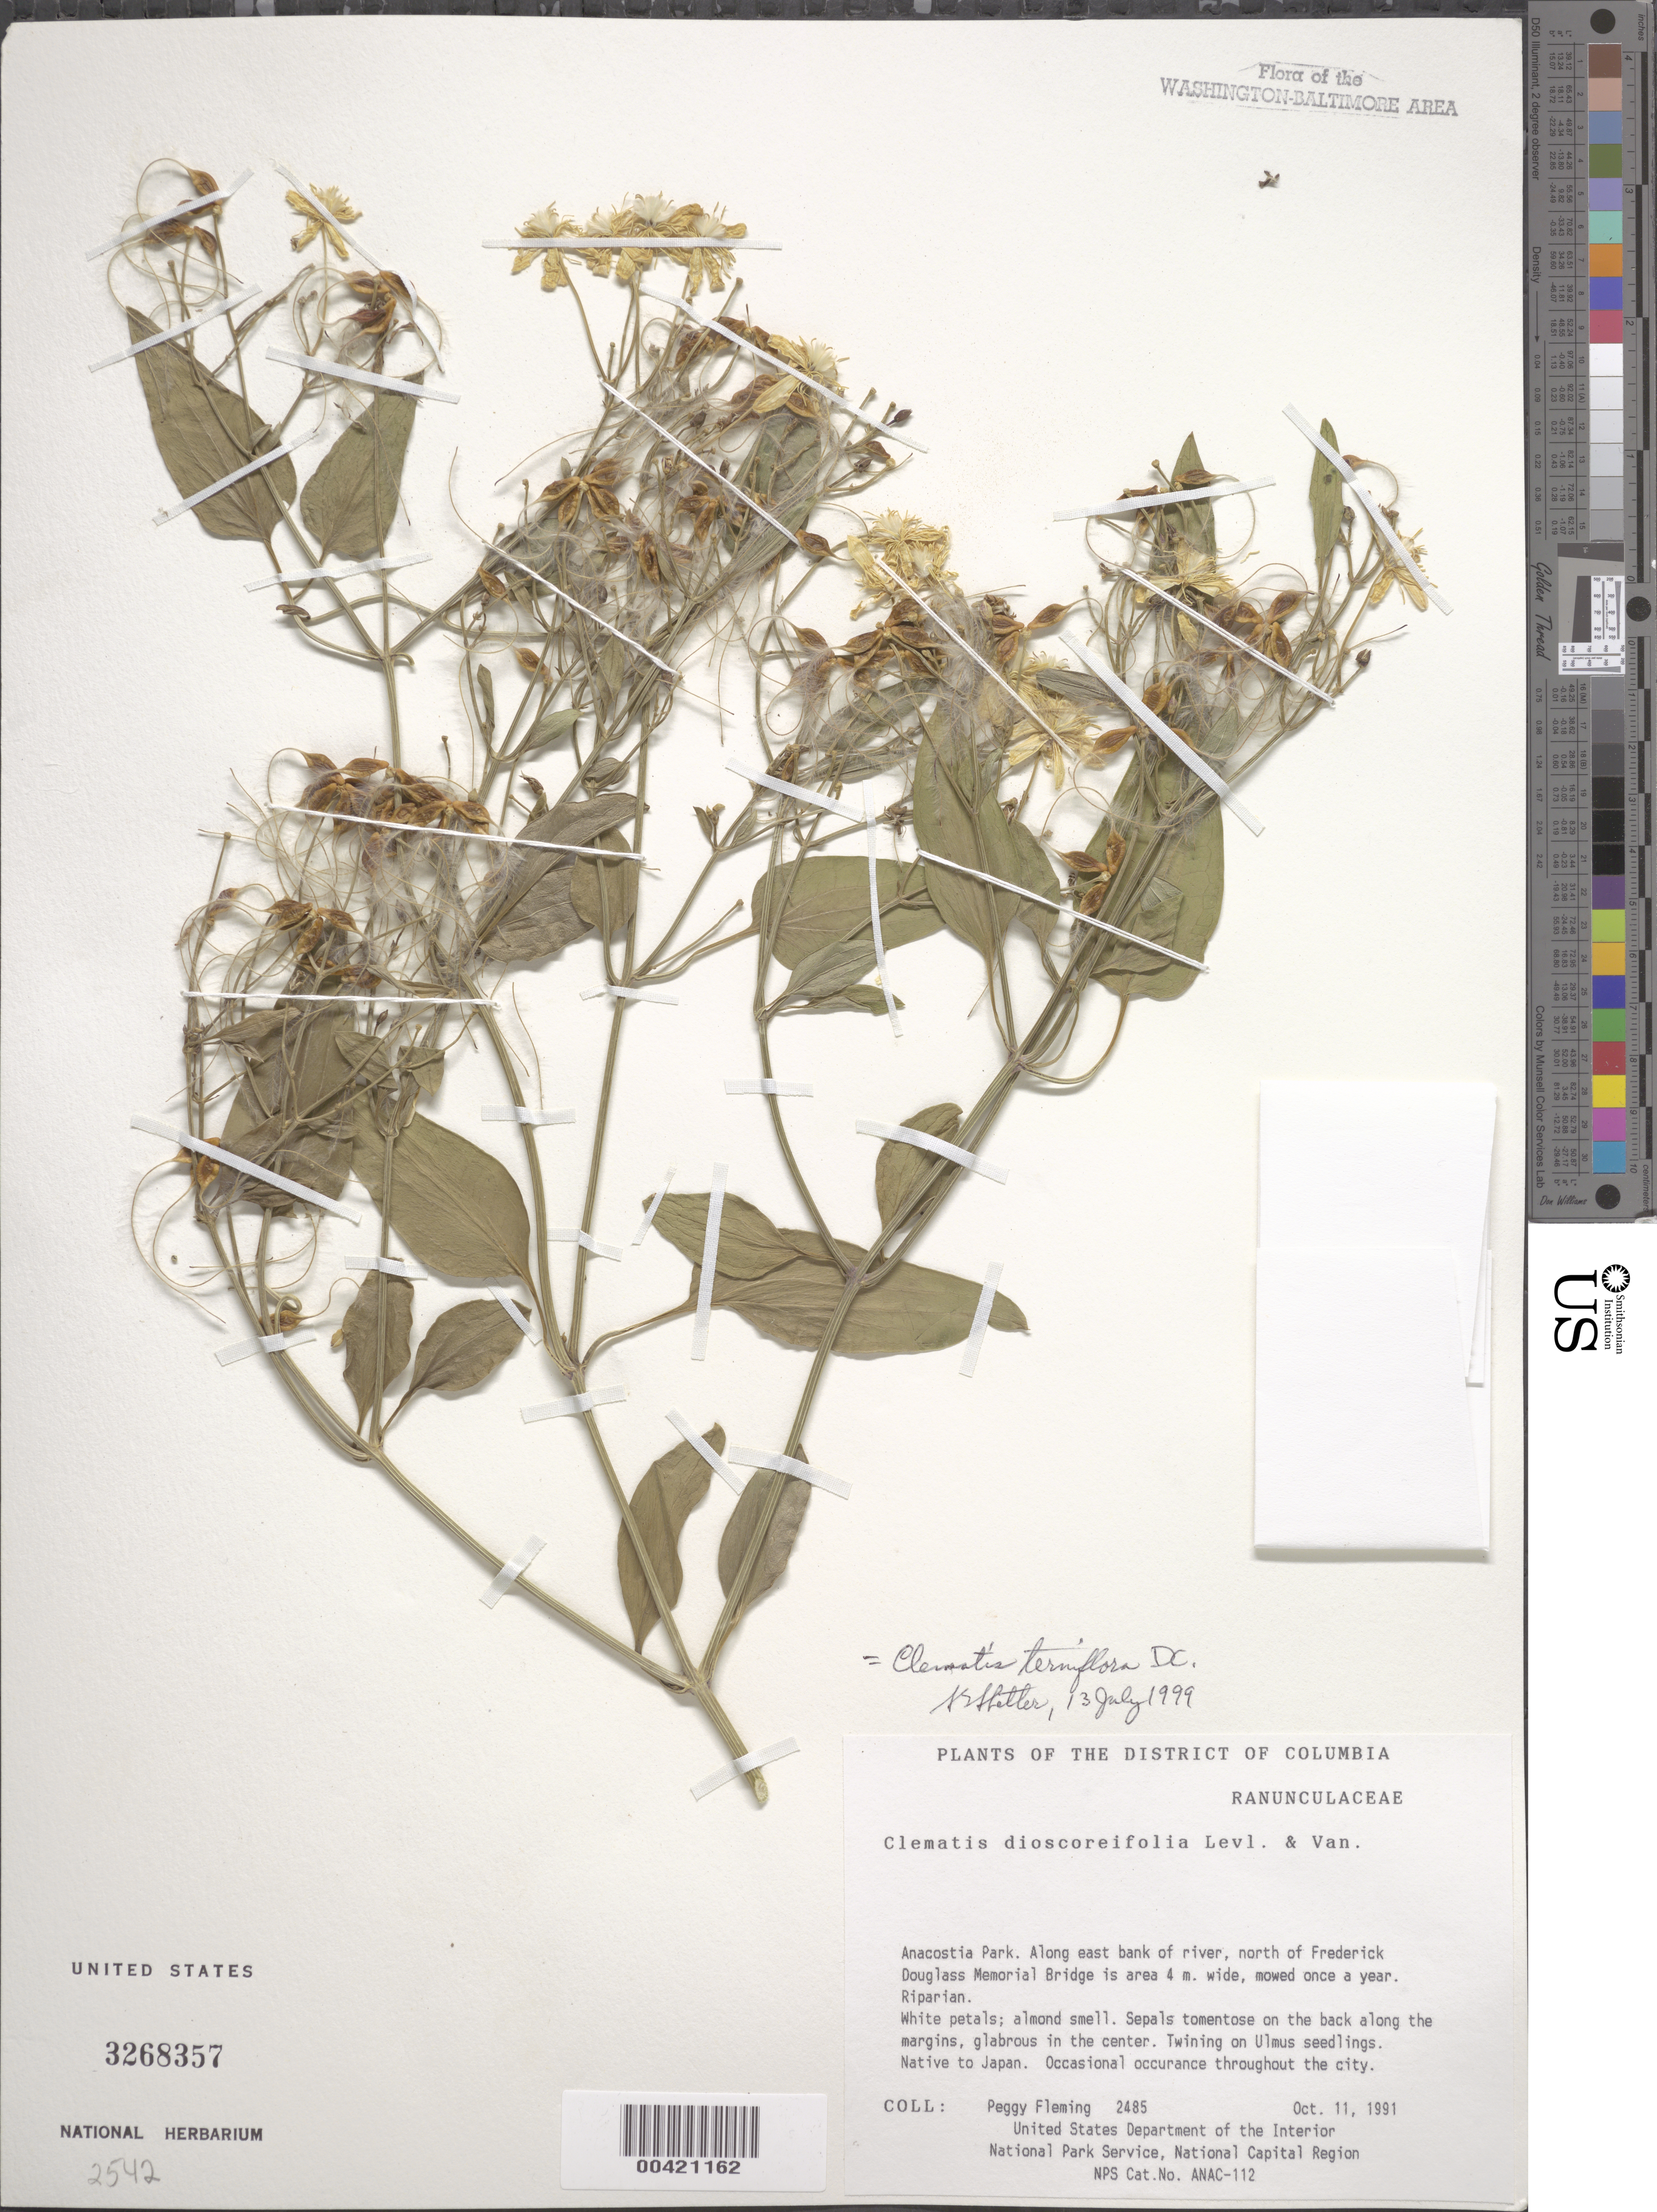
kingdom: Plantae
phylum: Tracheophyta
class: Magnoliopsida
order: Ranunculales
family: Ranunculaceae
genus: Clematis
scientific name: Clematis terniflora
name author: DC.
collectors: P. Fleming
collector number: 2485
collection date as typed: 11 Oct 1991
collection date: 1991-10-11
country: United States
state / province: District of Columbia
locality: Anacostia Park, E bank of River, N of Frederick Douglass Memorial Bridge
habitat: Riparian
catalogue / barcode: US 3268357